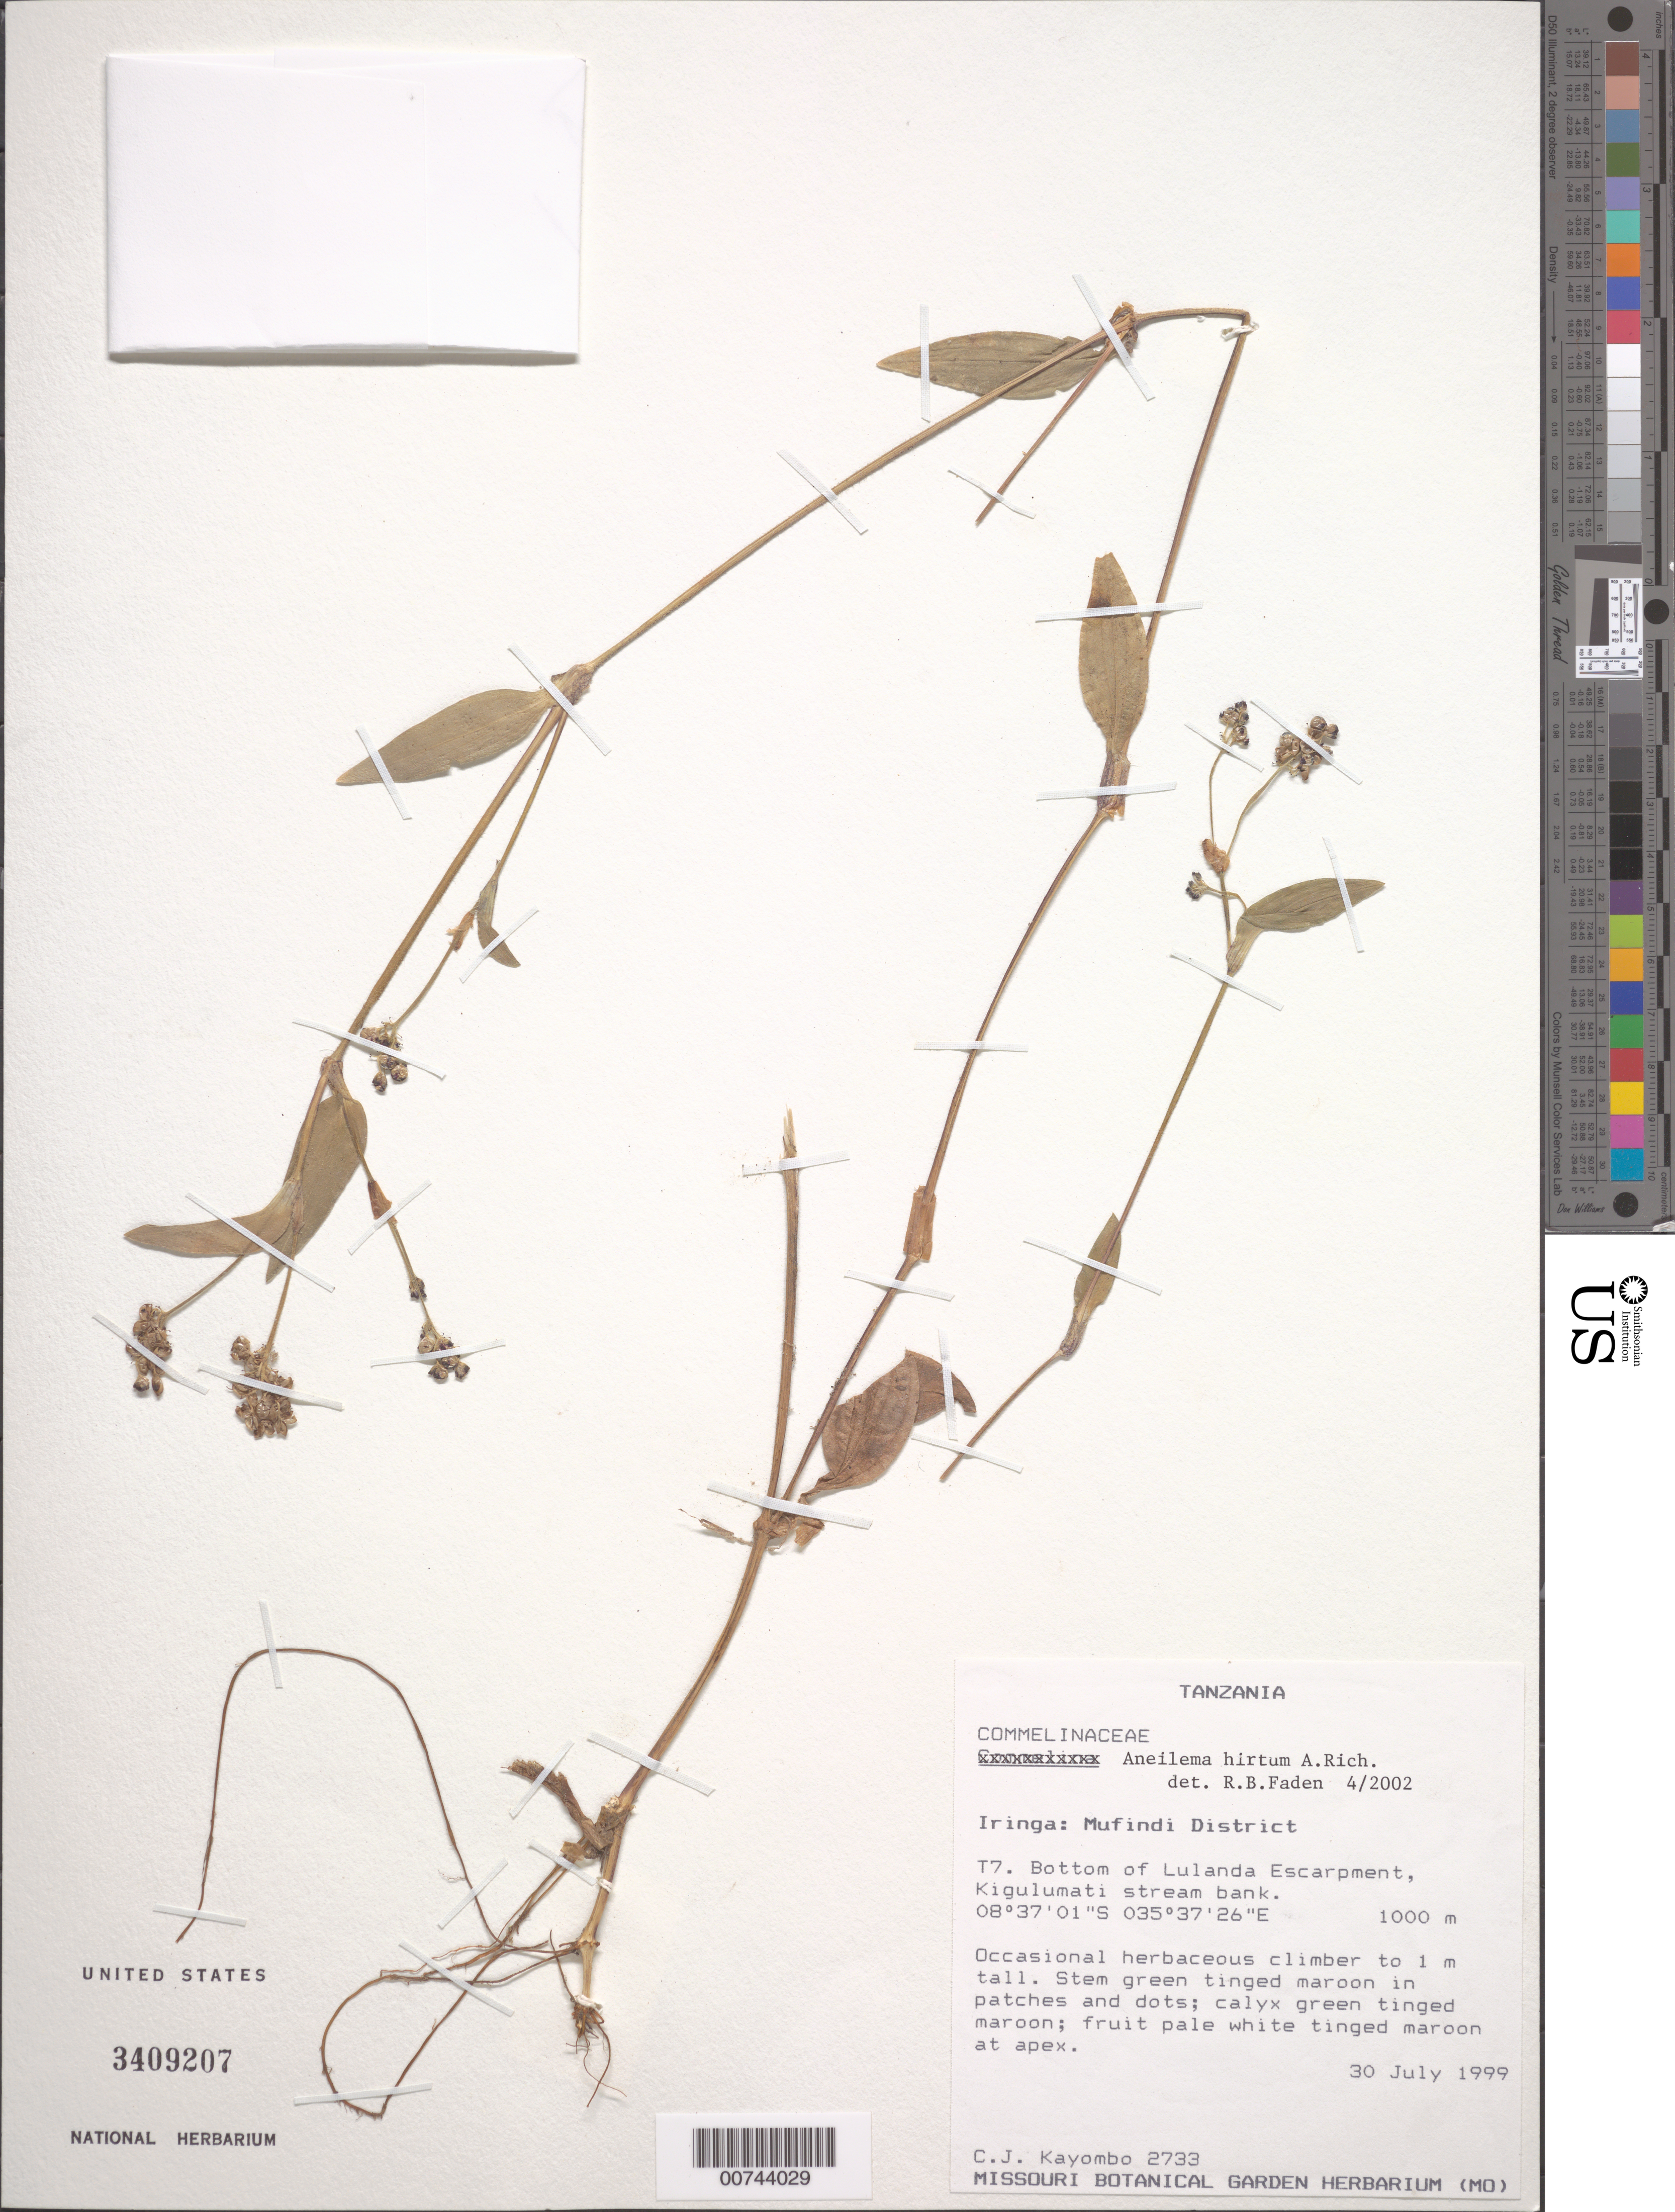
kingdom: Plantae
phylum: Tracheophyta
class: Liliopsida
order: Commelinales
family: Commelinaceae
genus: Aneilema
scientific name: Aneilema hirtum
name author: A. Rich.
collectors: C. J. Kayombo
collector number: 2733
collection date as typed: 30 Jul 1999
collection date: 1999-07-30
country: Tanzania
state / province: Iringa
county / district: Mufindi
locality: T7, Bottom of Lulanda Escarpment, Kigulumati stream bank.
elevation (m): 1000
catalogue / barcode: US 3409207